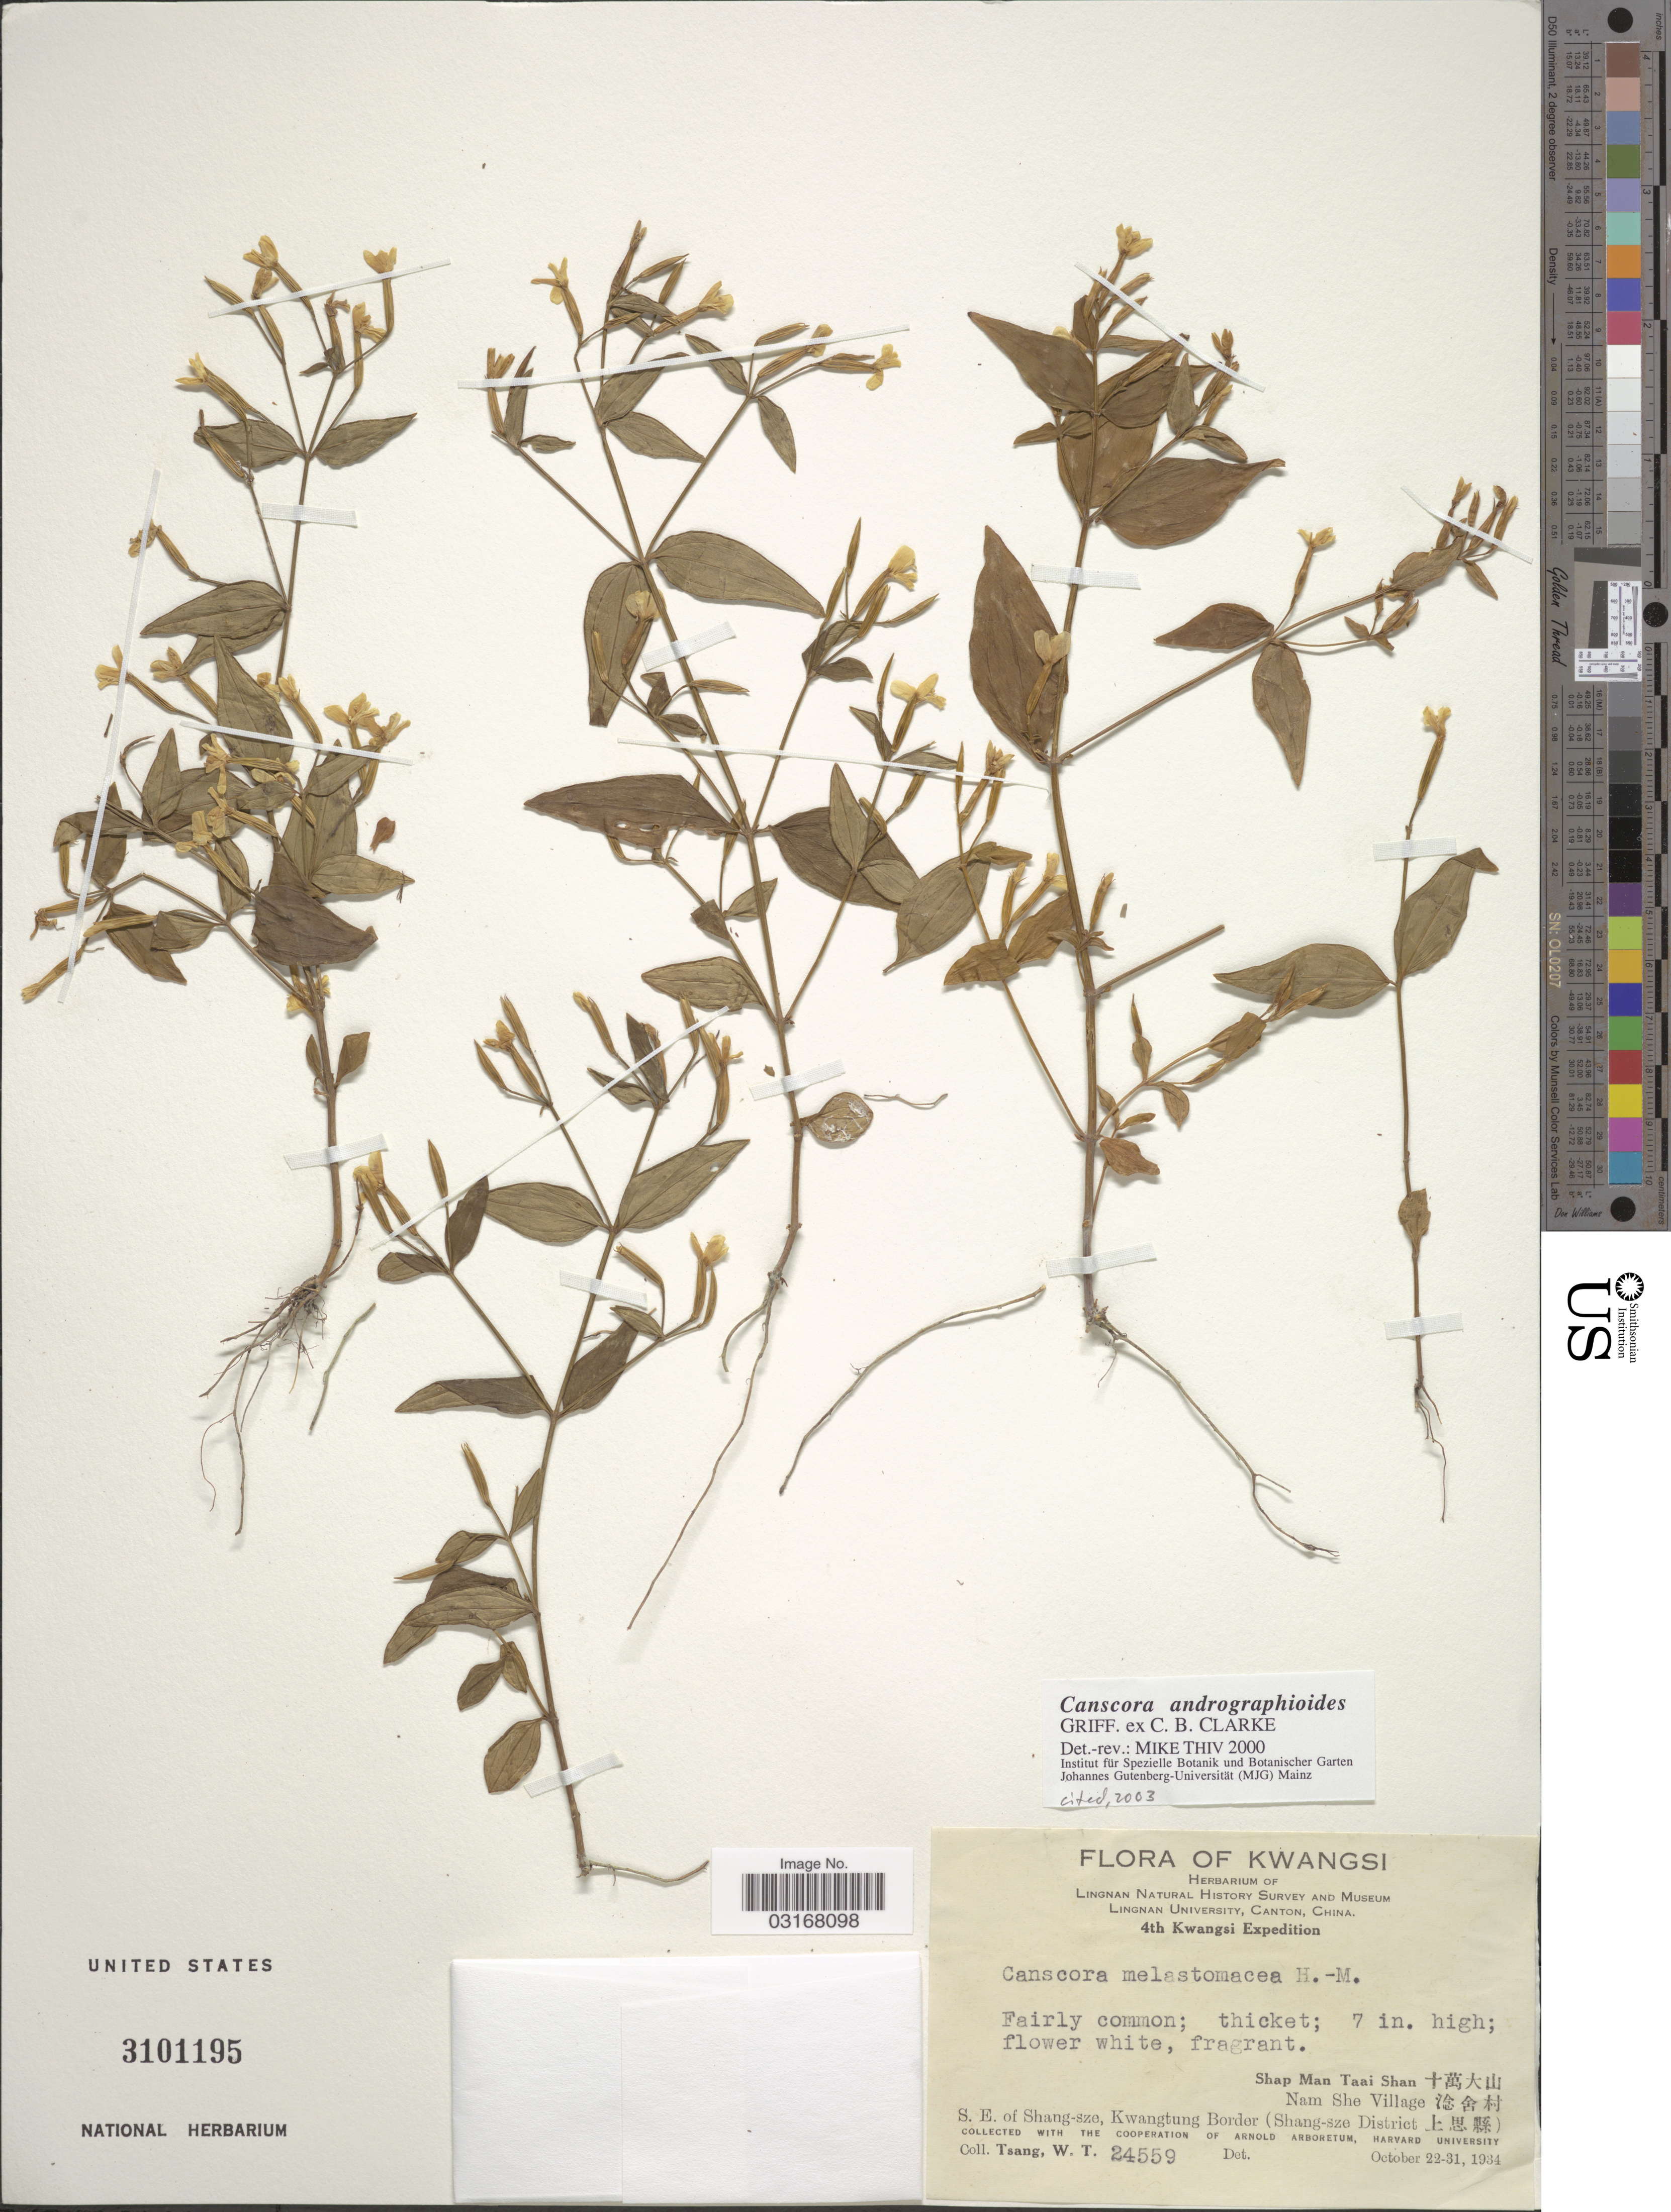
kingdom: Plantae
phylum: Tracheophyta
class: Magnoliopsida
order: Gentianales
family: Gentianaceae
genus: Canscora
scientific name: Canscora andrographioides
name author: Griff. ex C.B. Clarke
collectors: W. T. Tsang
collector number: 24559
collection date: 1934-10-22/1934-10-31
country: China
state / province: Guangxi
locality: Kwangsi. Shap Man Taai Shan X. Nam She Village X. S. E. of Shang-sze, Kwangtung Border (Shang-sze District) X.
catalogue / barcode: US 3101195